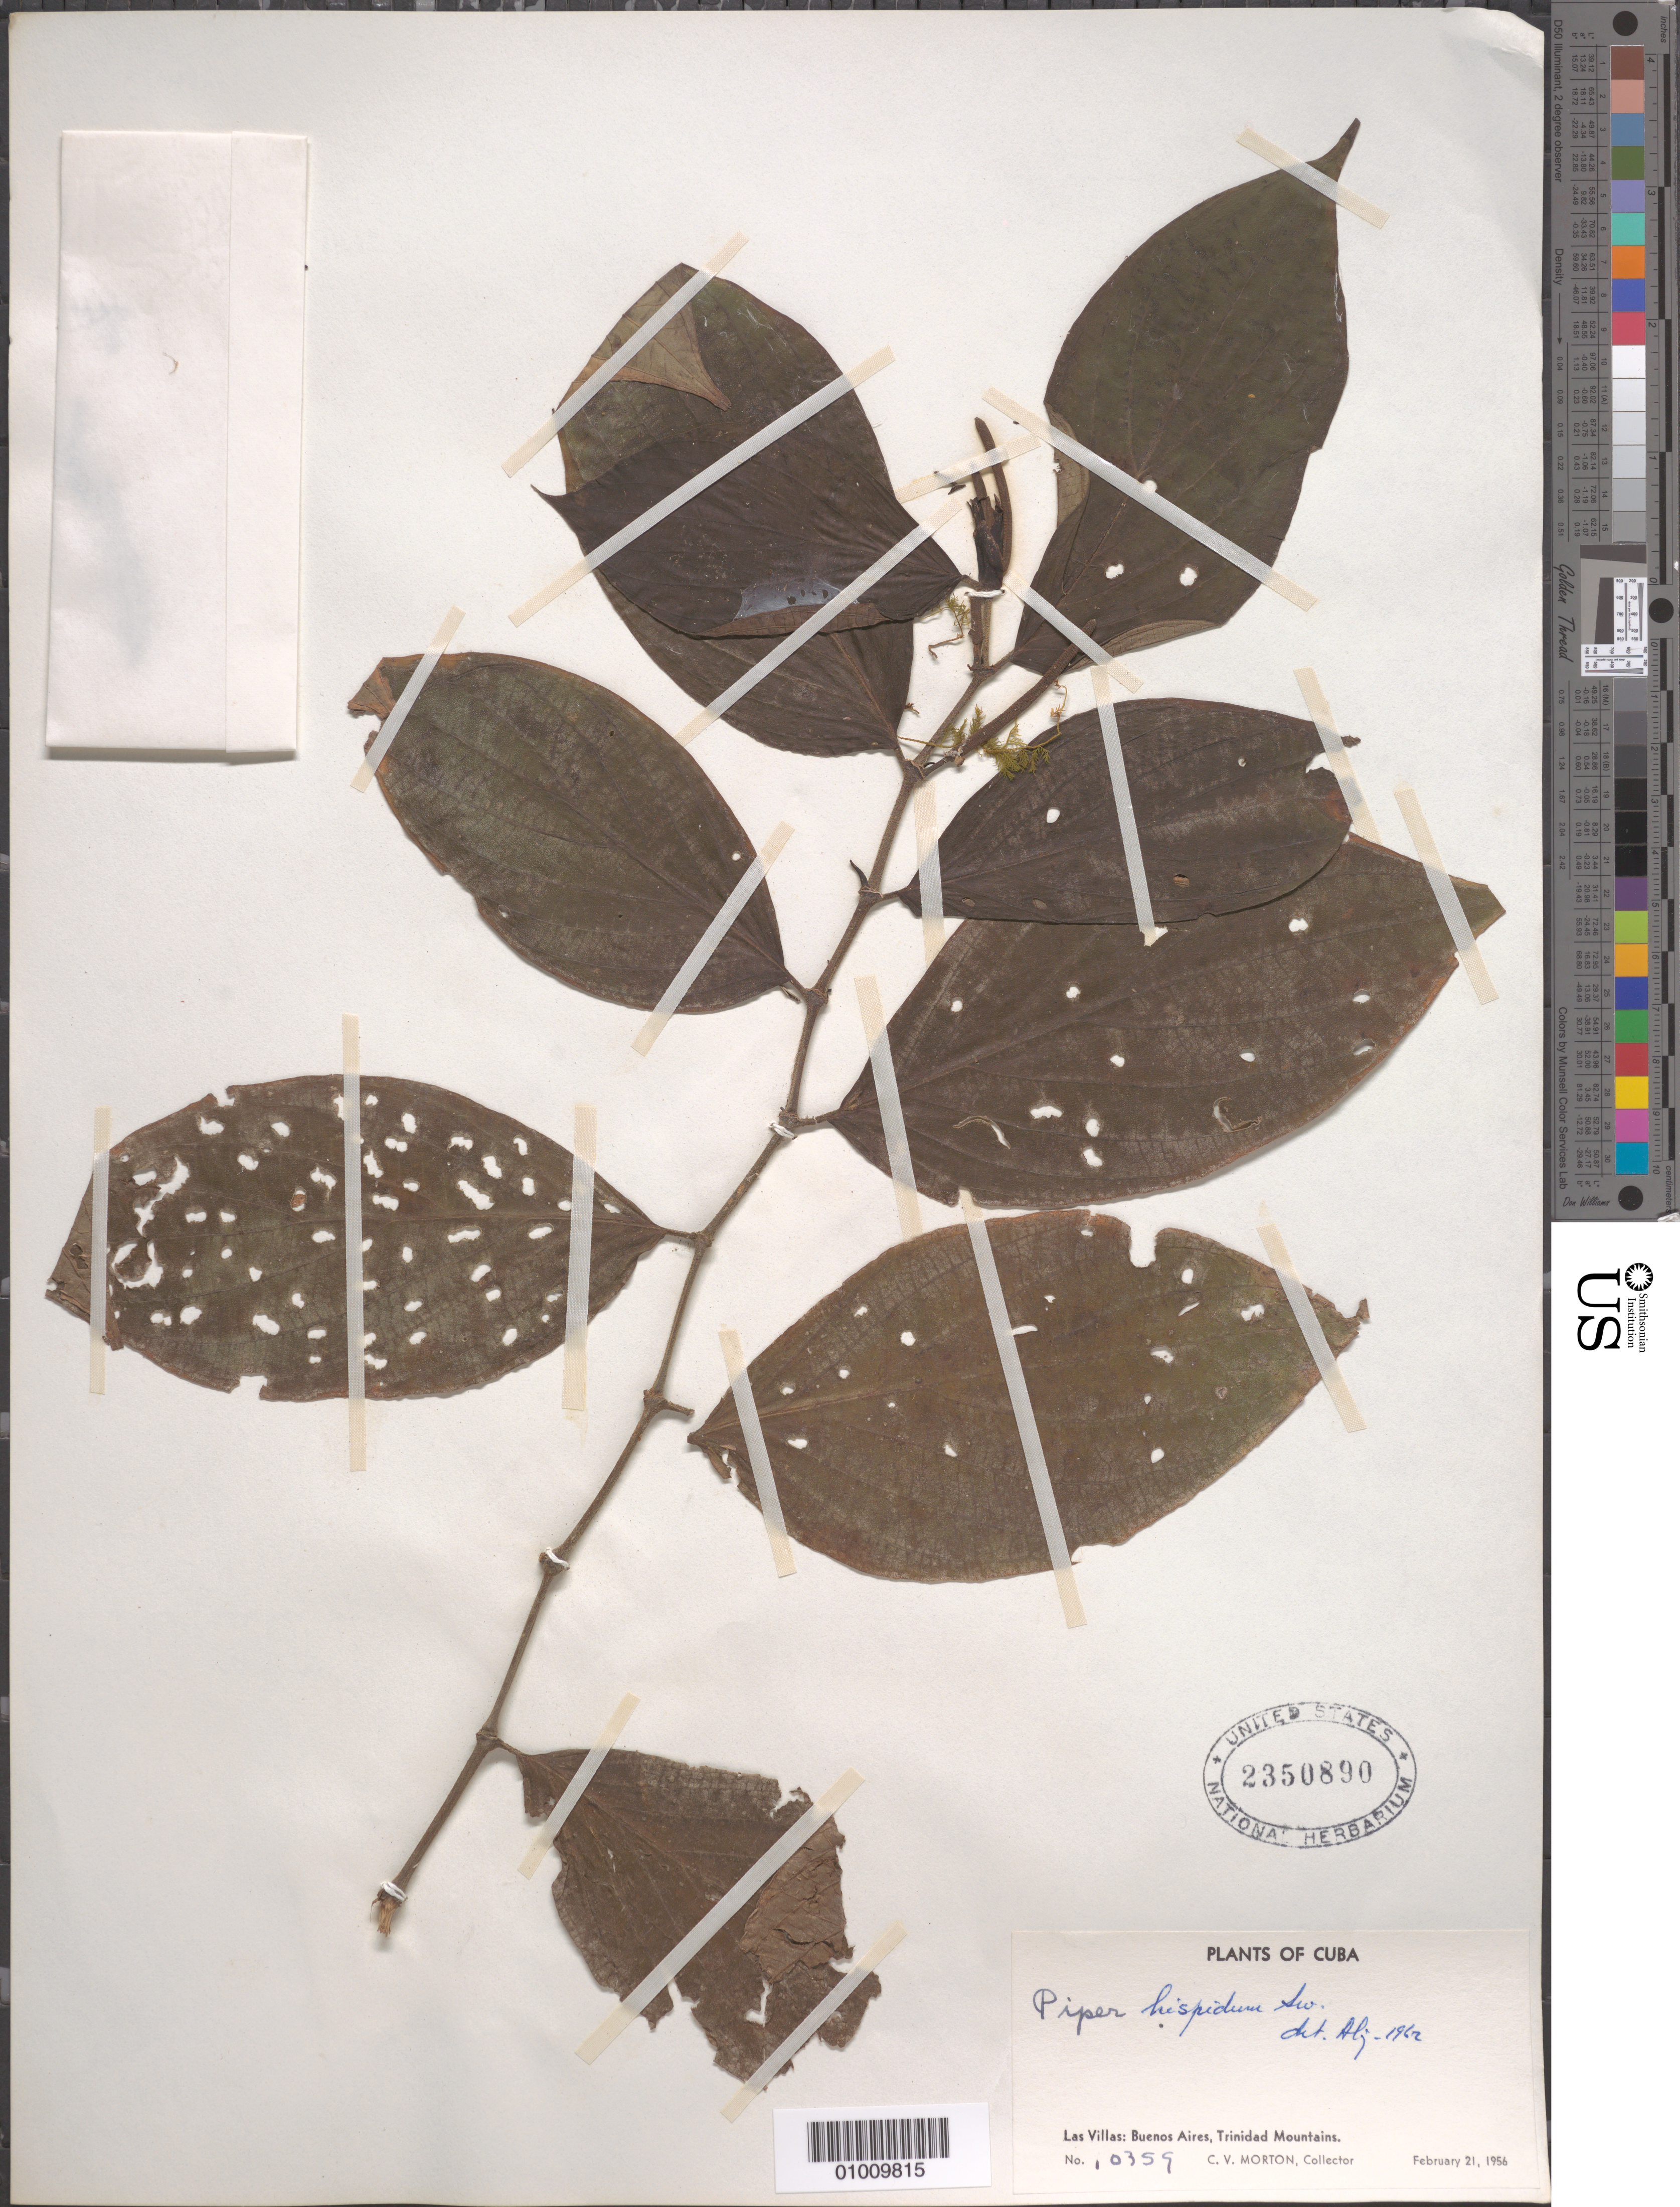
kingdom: Plantae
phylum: Tracheophyta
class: Magnoliopsida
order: Piperales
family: Piperaceae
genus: Piper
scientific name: Piper hispidum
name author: Sw.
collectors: C. V. Morton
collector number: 10359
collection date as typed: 21 Feb 1956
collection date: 1956-02-21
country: Cuba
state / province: Las Villas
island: Cuba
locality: Las Villas: Buenos Aires, Trinidad Mts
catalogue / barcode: US 2350890